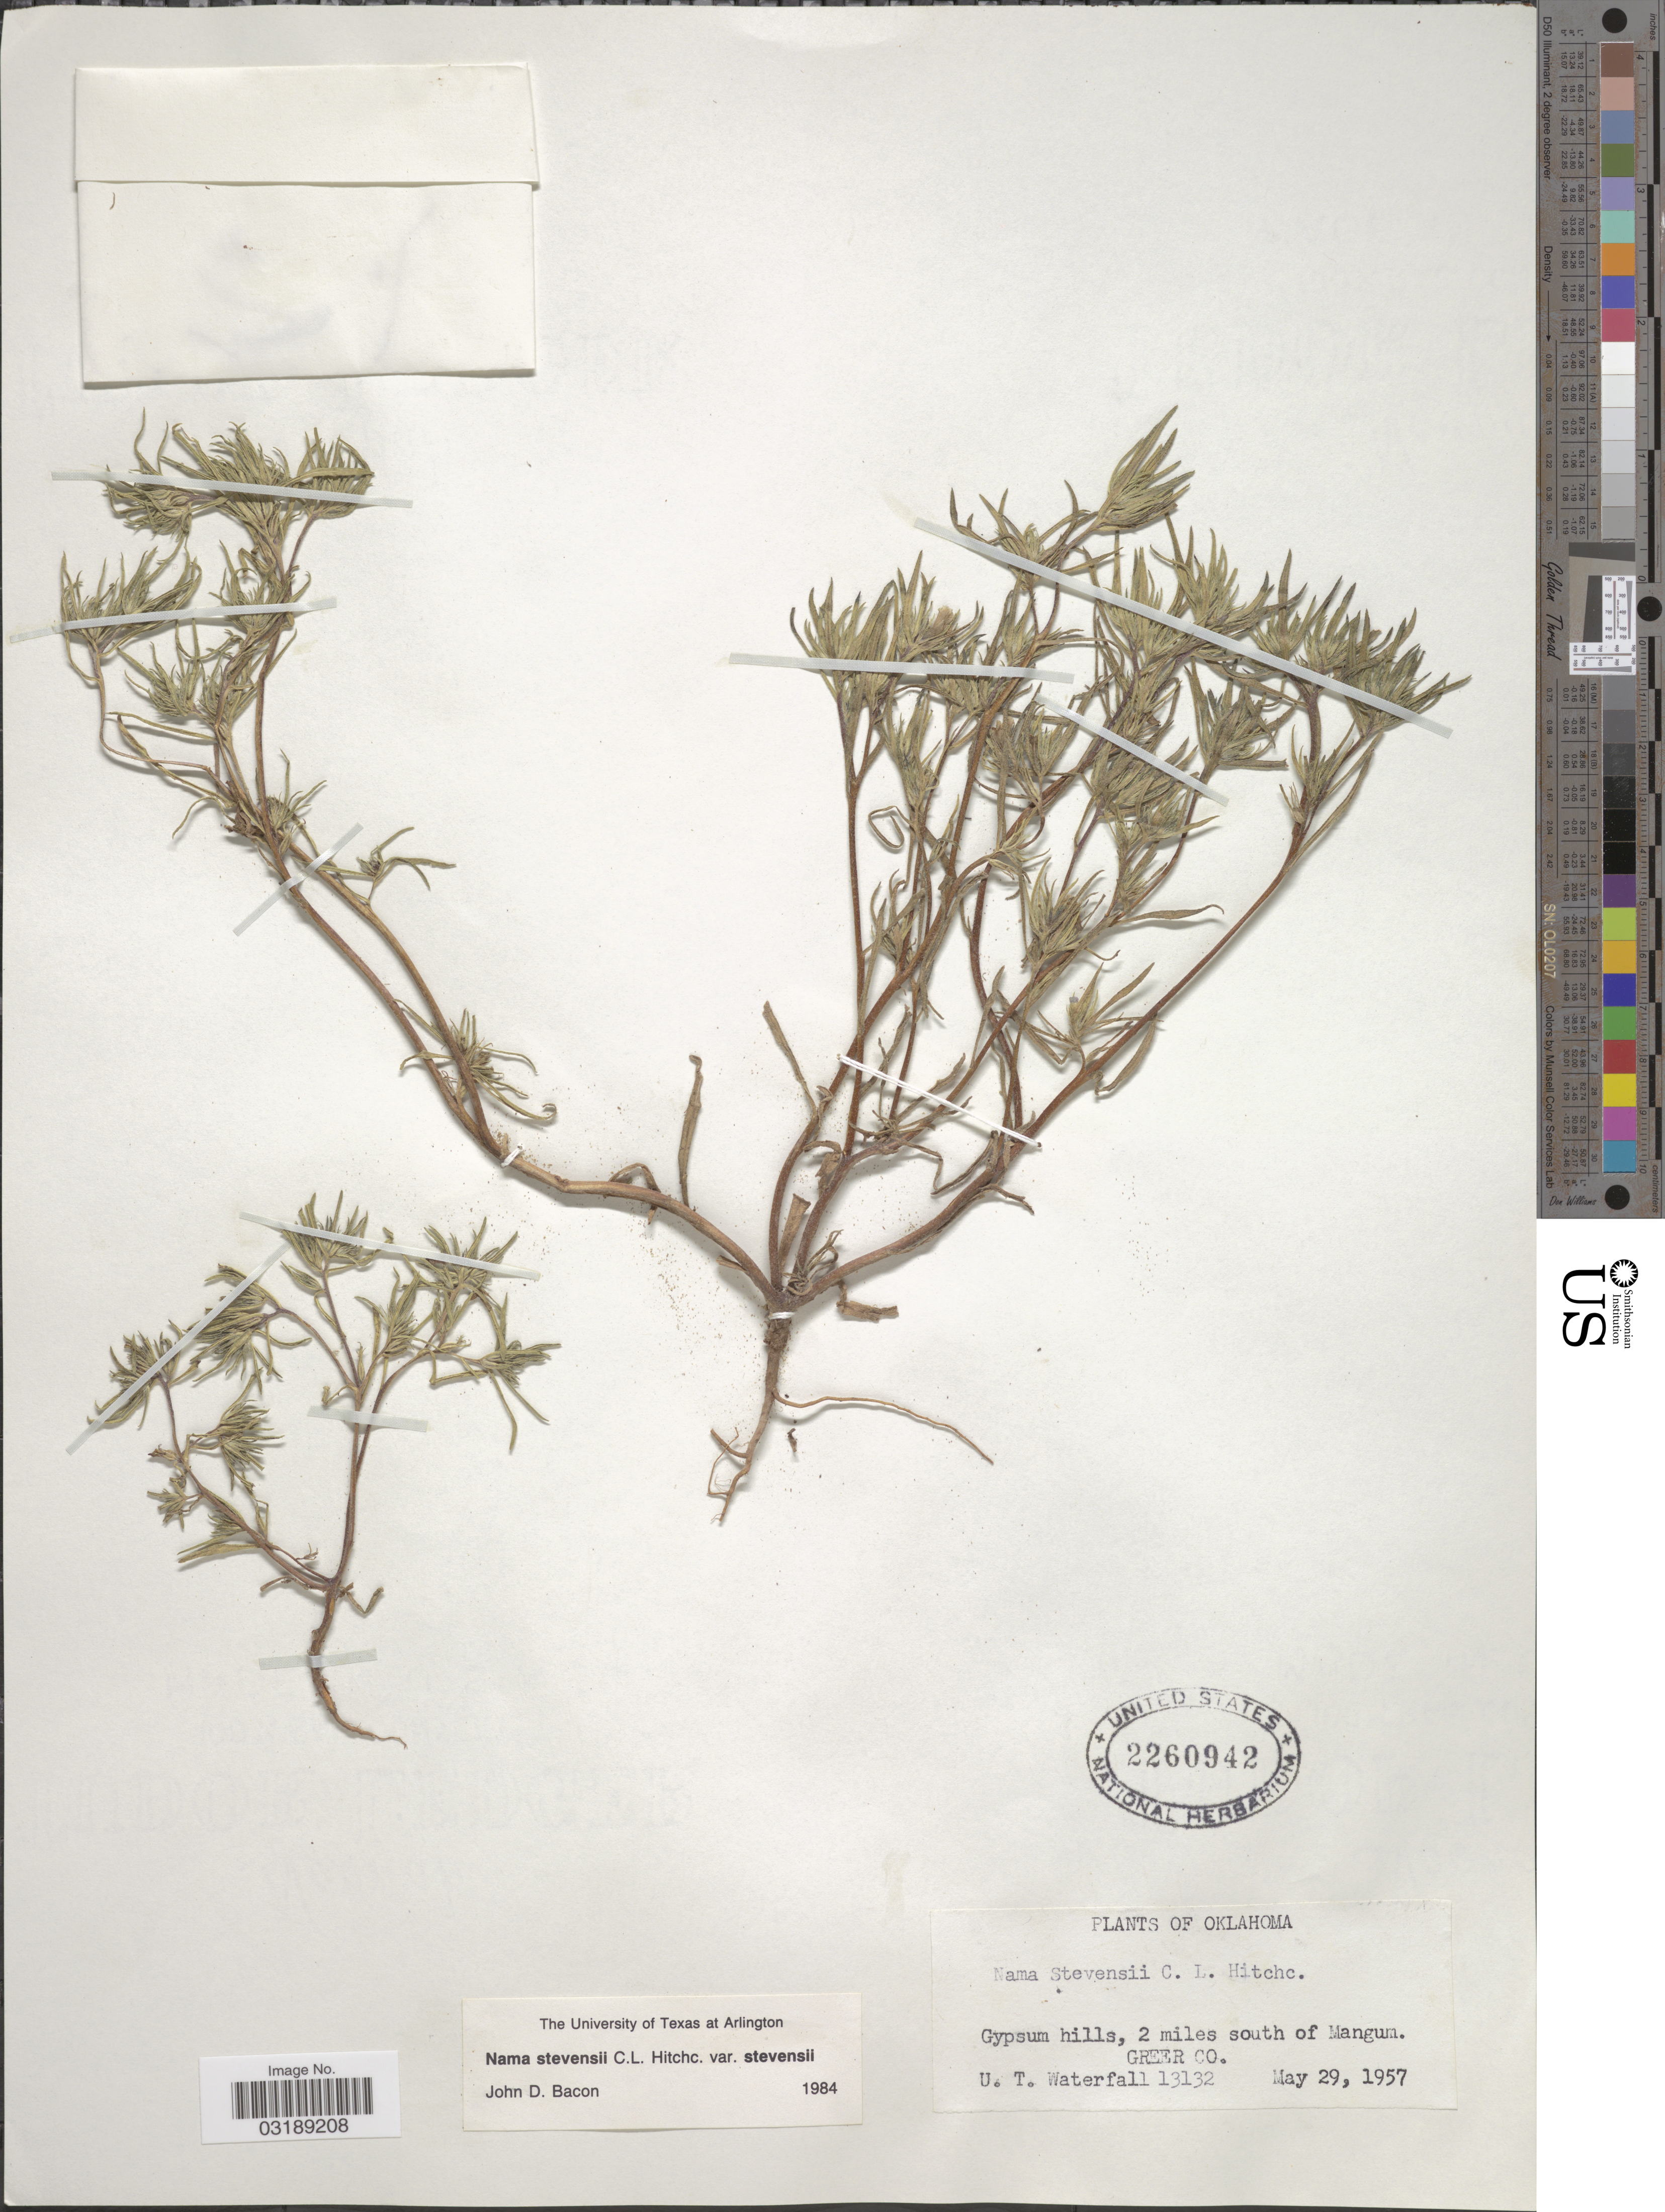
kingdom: Plantae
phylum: Tracheophyta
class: Magnoliopsida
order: Boraginales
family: Namaceae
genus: Nama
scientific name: Nama stevensii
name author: C.L. Hitchc.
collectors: U. T. Waterfall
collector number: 13132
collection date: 1957-05-29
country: United States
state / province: Oklahoma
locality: Gypsum hills, 2 miles south of Mangum, Greer Co.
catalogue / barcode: US 2260942